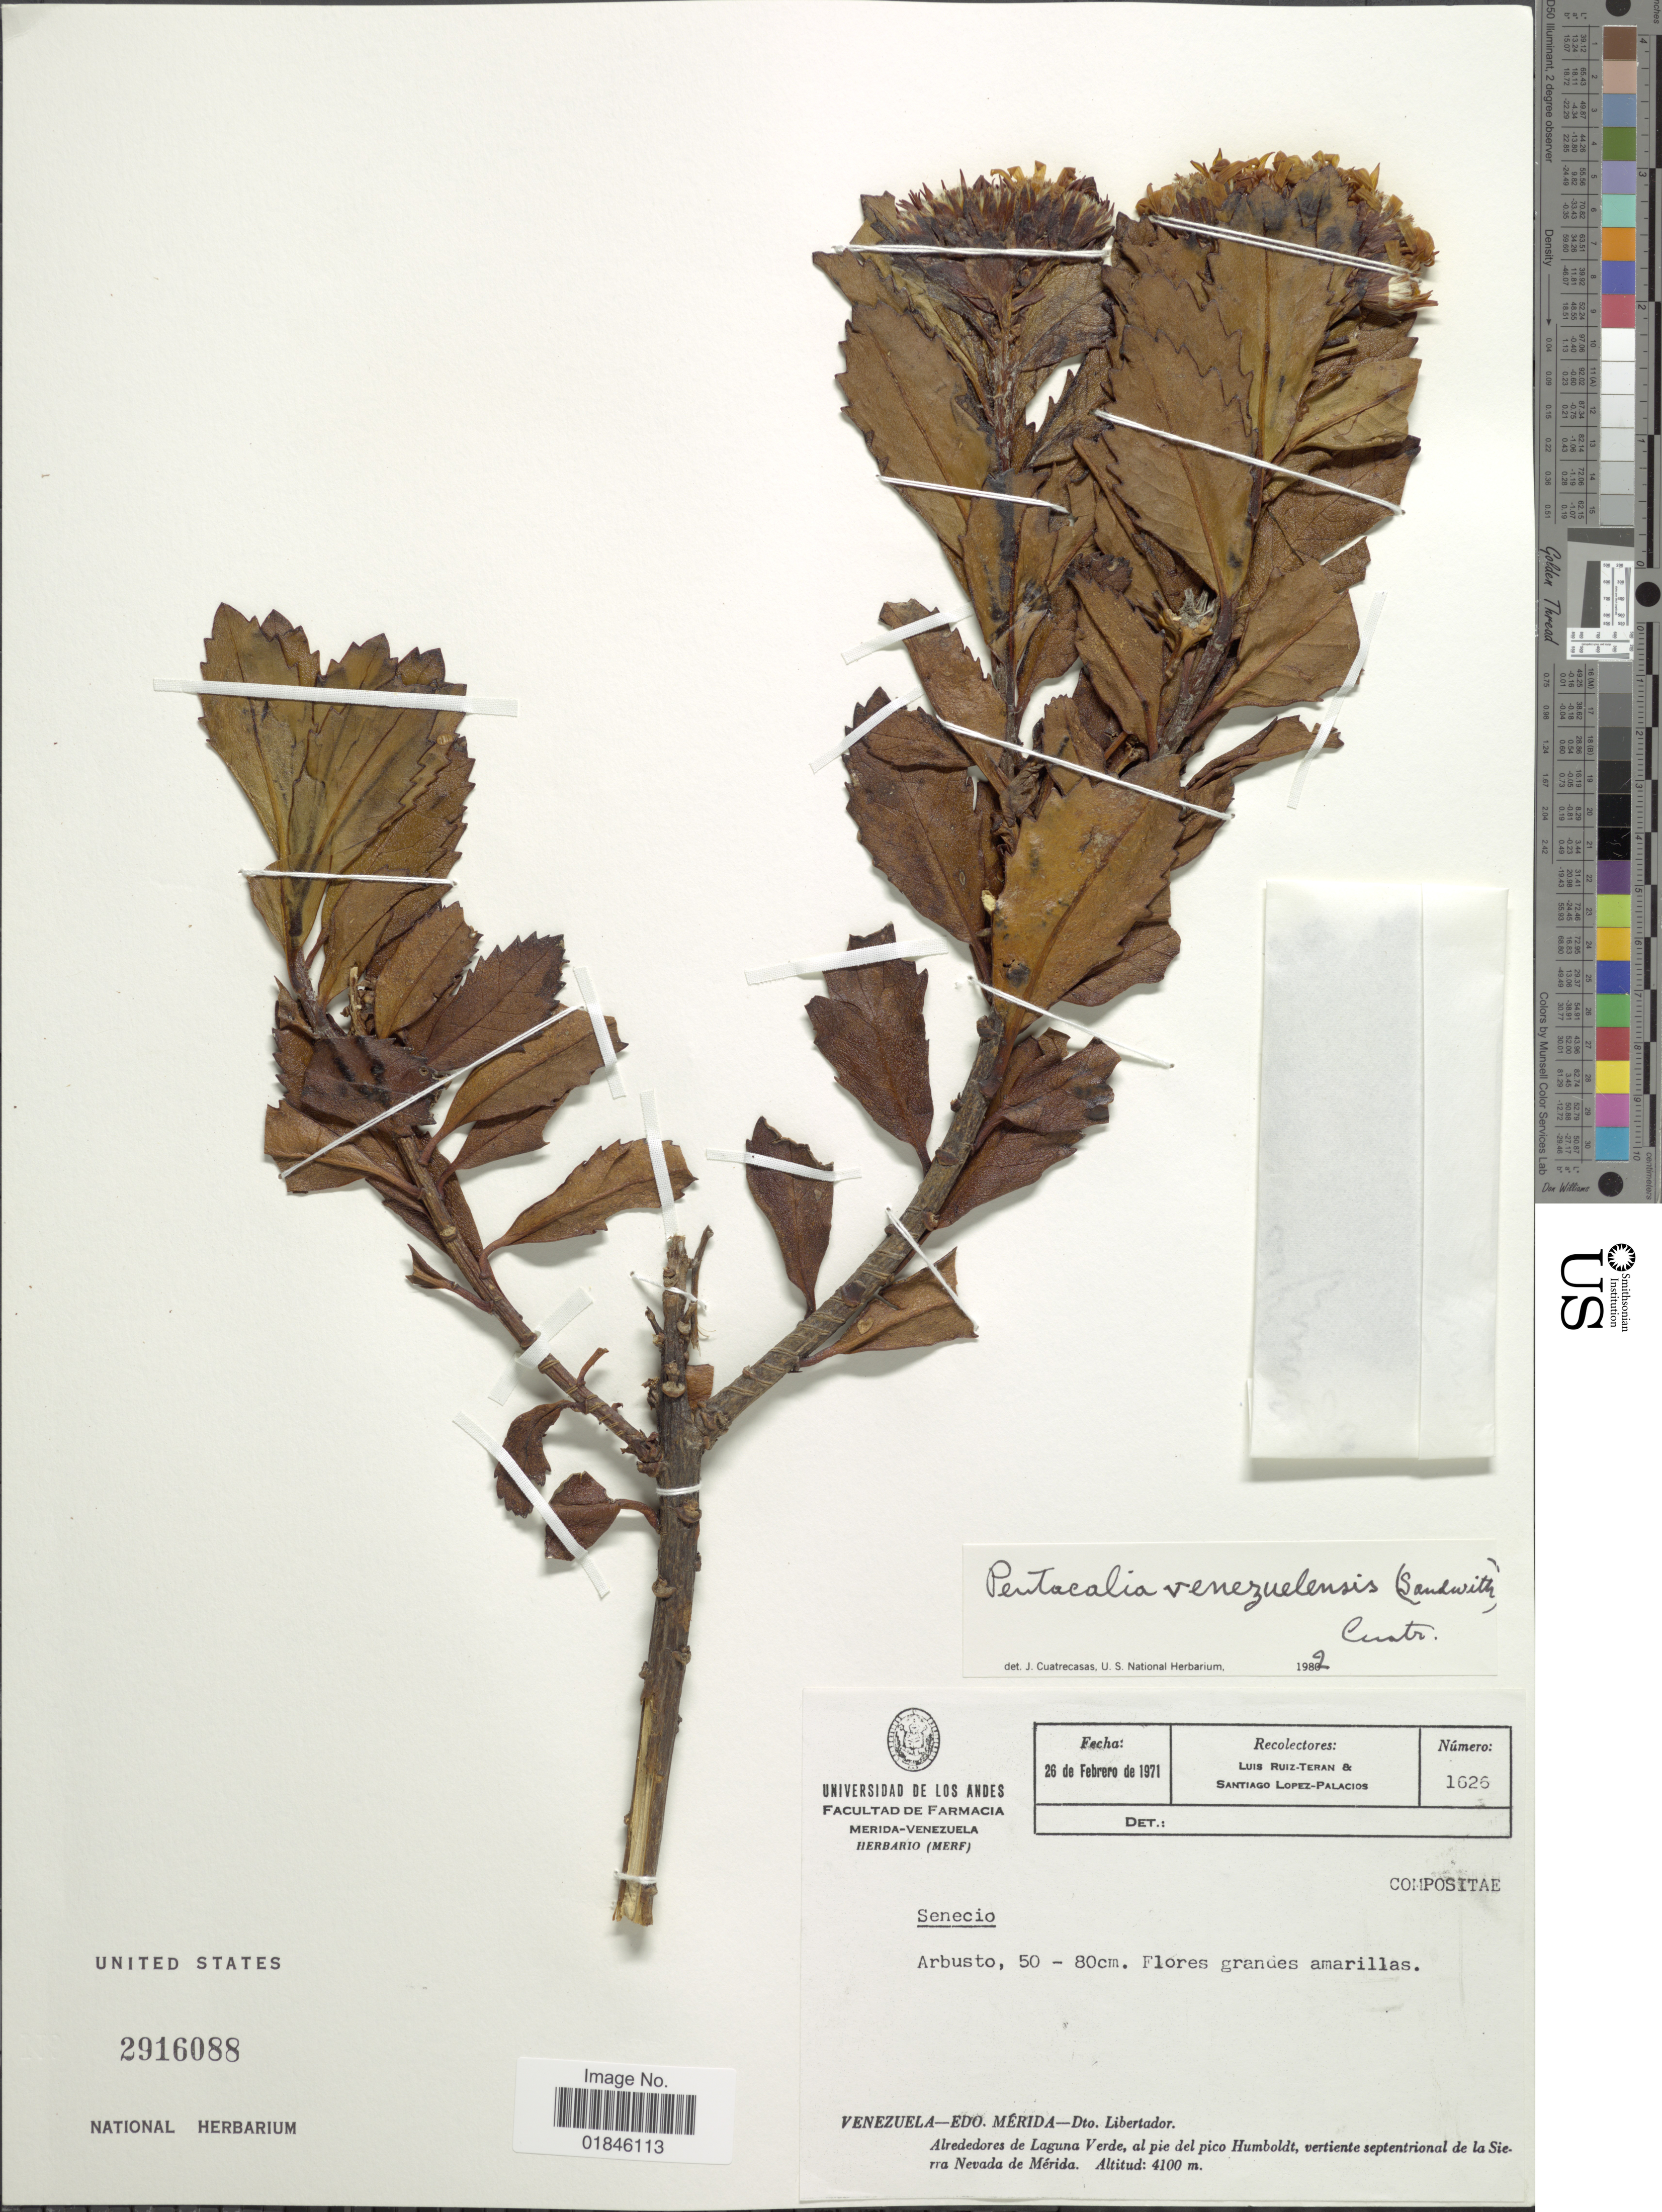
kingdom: Plantae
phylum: Tracheophyta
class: Magnoliopsida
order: Asterales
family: Asteraceae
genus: Pentacalia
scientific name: Pentacalia venezuelensis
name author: (Sandwith) Cuatrec.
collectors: L. Teran & S. López-Palacios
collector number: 1626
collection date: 1971-02-26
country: Venezuela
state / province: Mérida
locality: Venezuela - Edo. Mérida - Dto. Libertador. Alrededores de Laguna Verde, al pie del pico Humboldt, vertiente septentrional de la Sierra Nevada de Mérida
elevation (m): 4100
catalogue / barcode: US 2916088